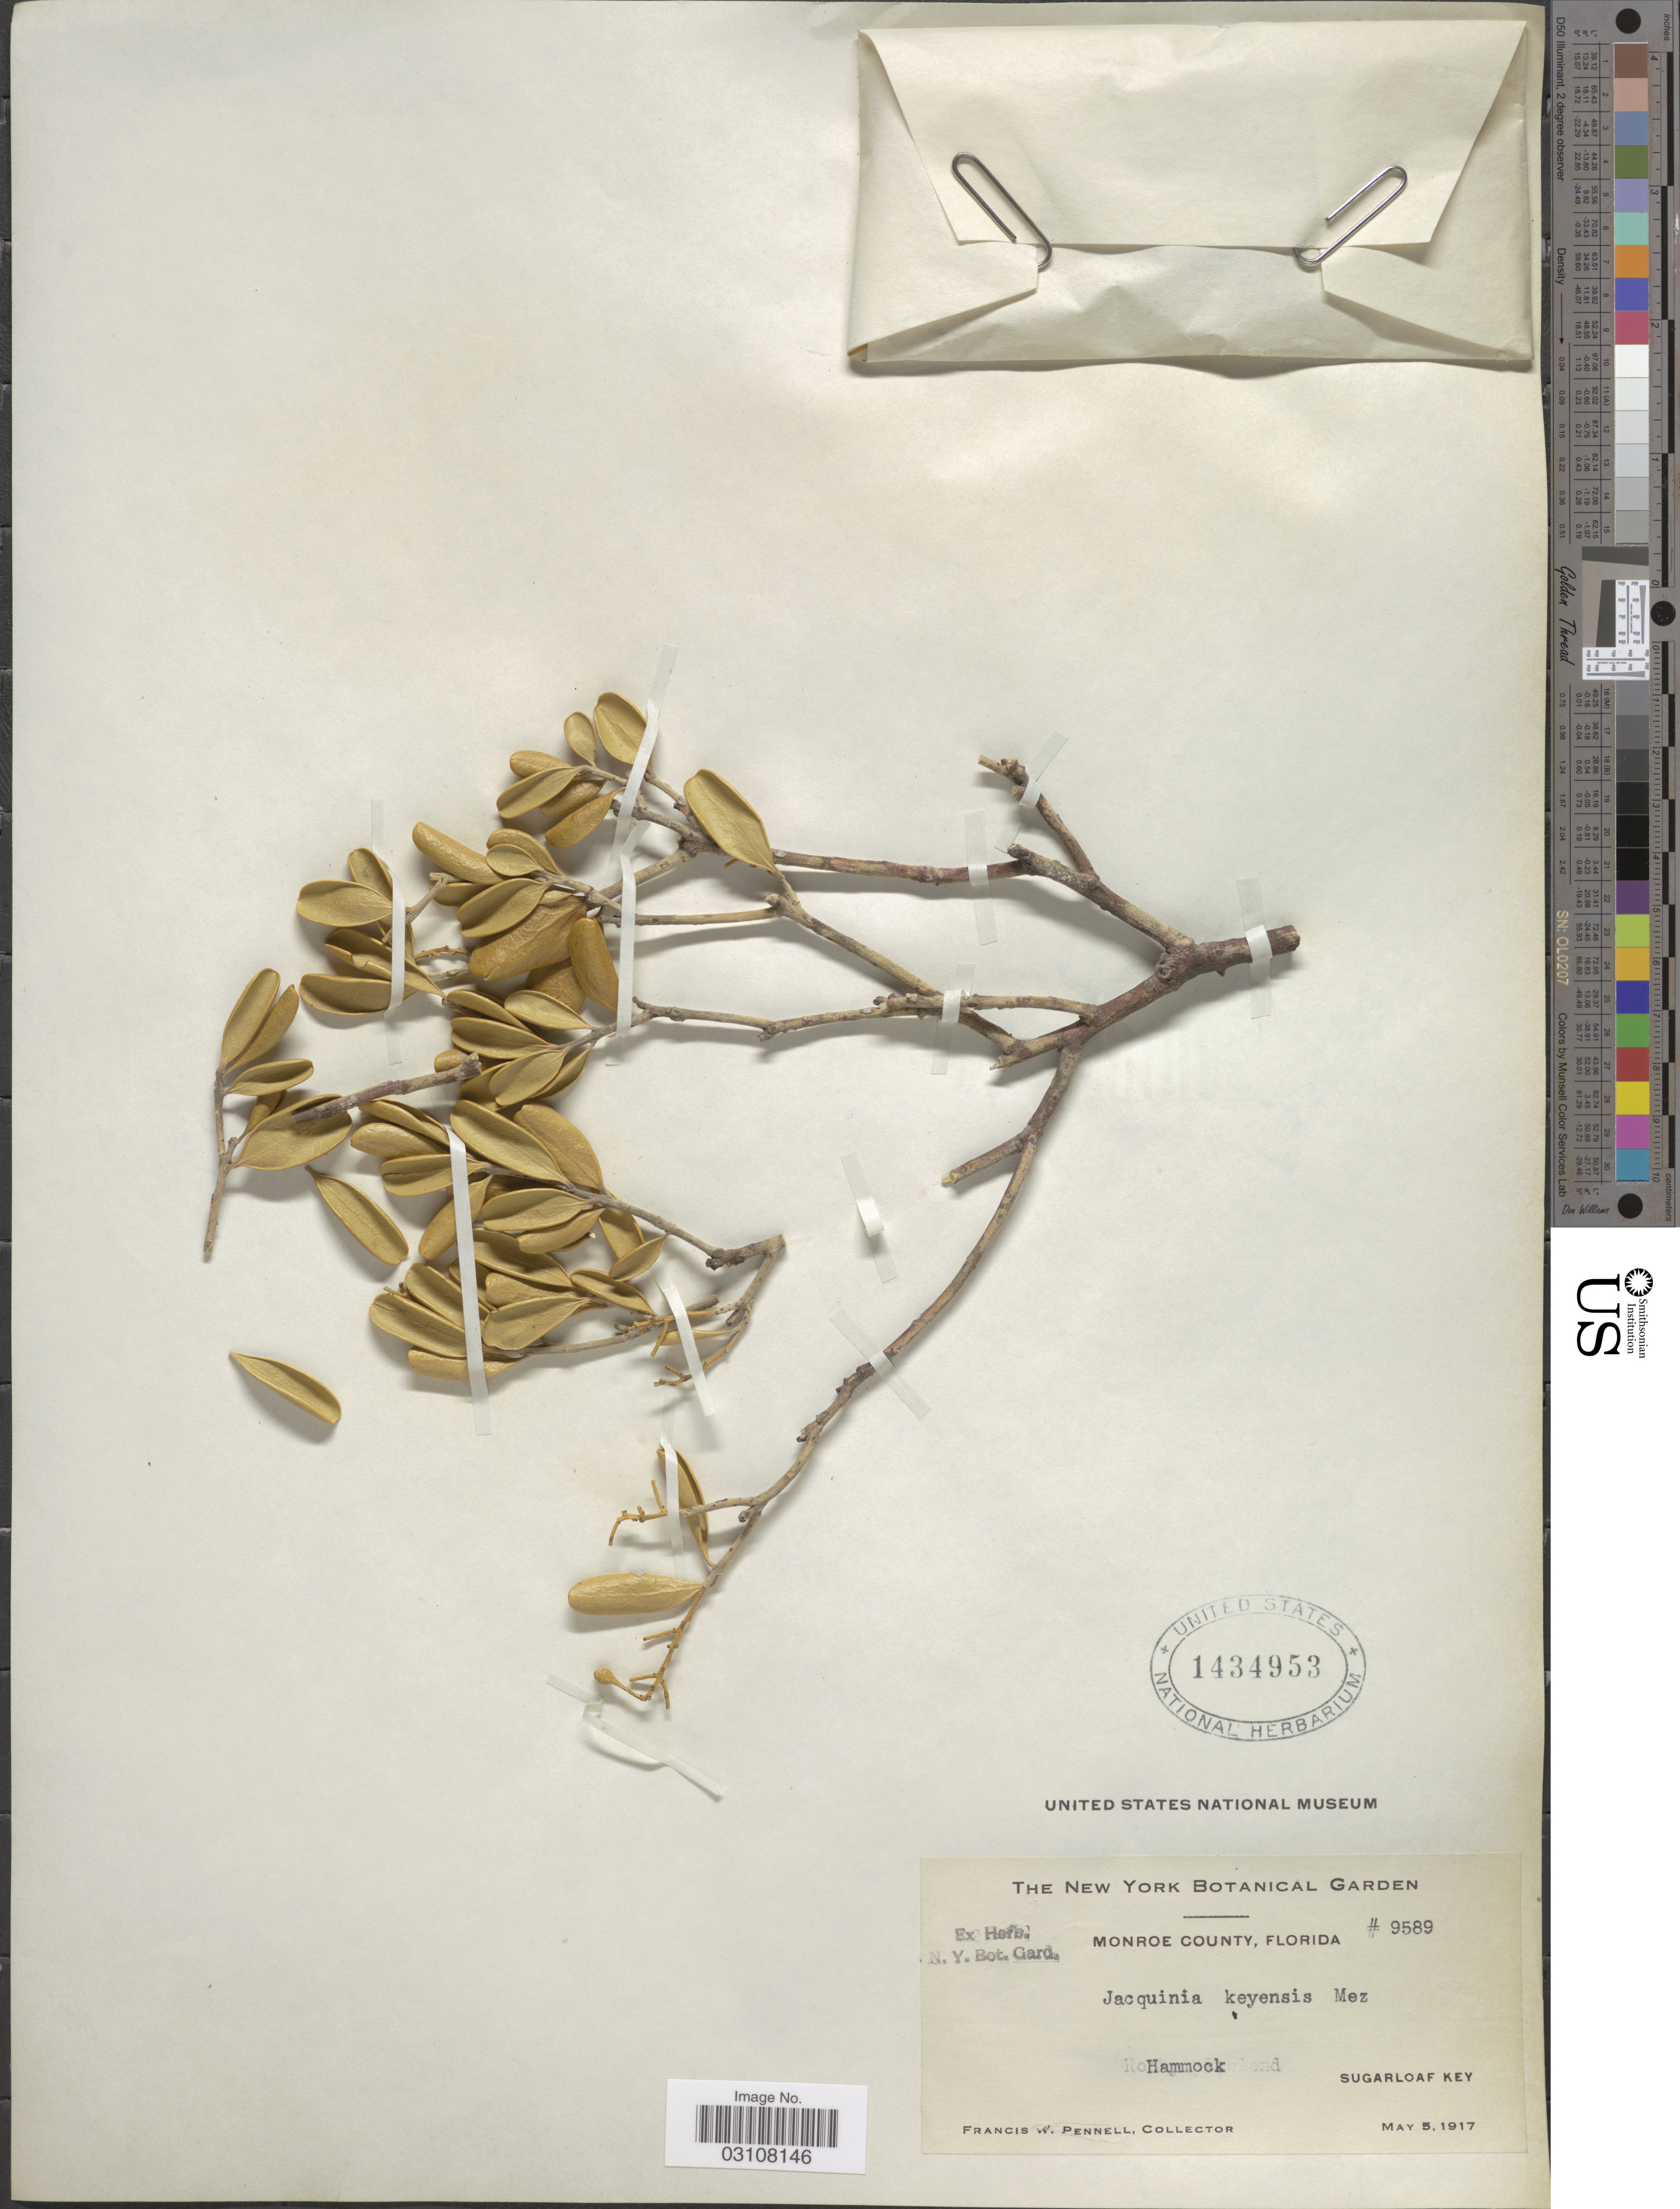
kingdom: Plantae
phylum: Tracheophyta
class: Magnoliopsida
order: Ericales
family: Primulaceae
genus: Jacquinia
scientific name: Jacquinia keyensis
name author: Mez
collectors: F. W. Pennell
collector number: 9589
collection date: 1917-05-05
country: United States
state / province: Florida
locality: Monroe County, Hammock, Sugarloaf Key.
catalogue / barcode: US 1434953